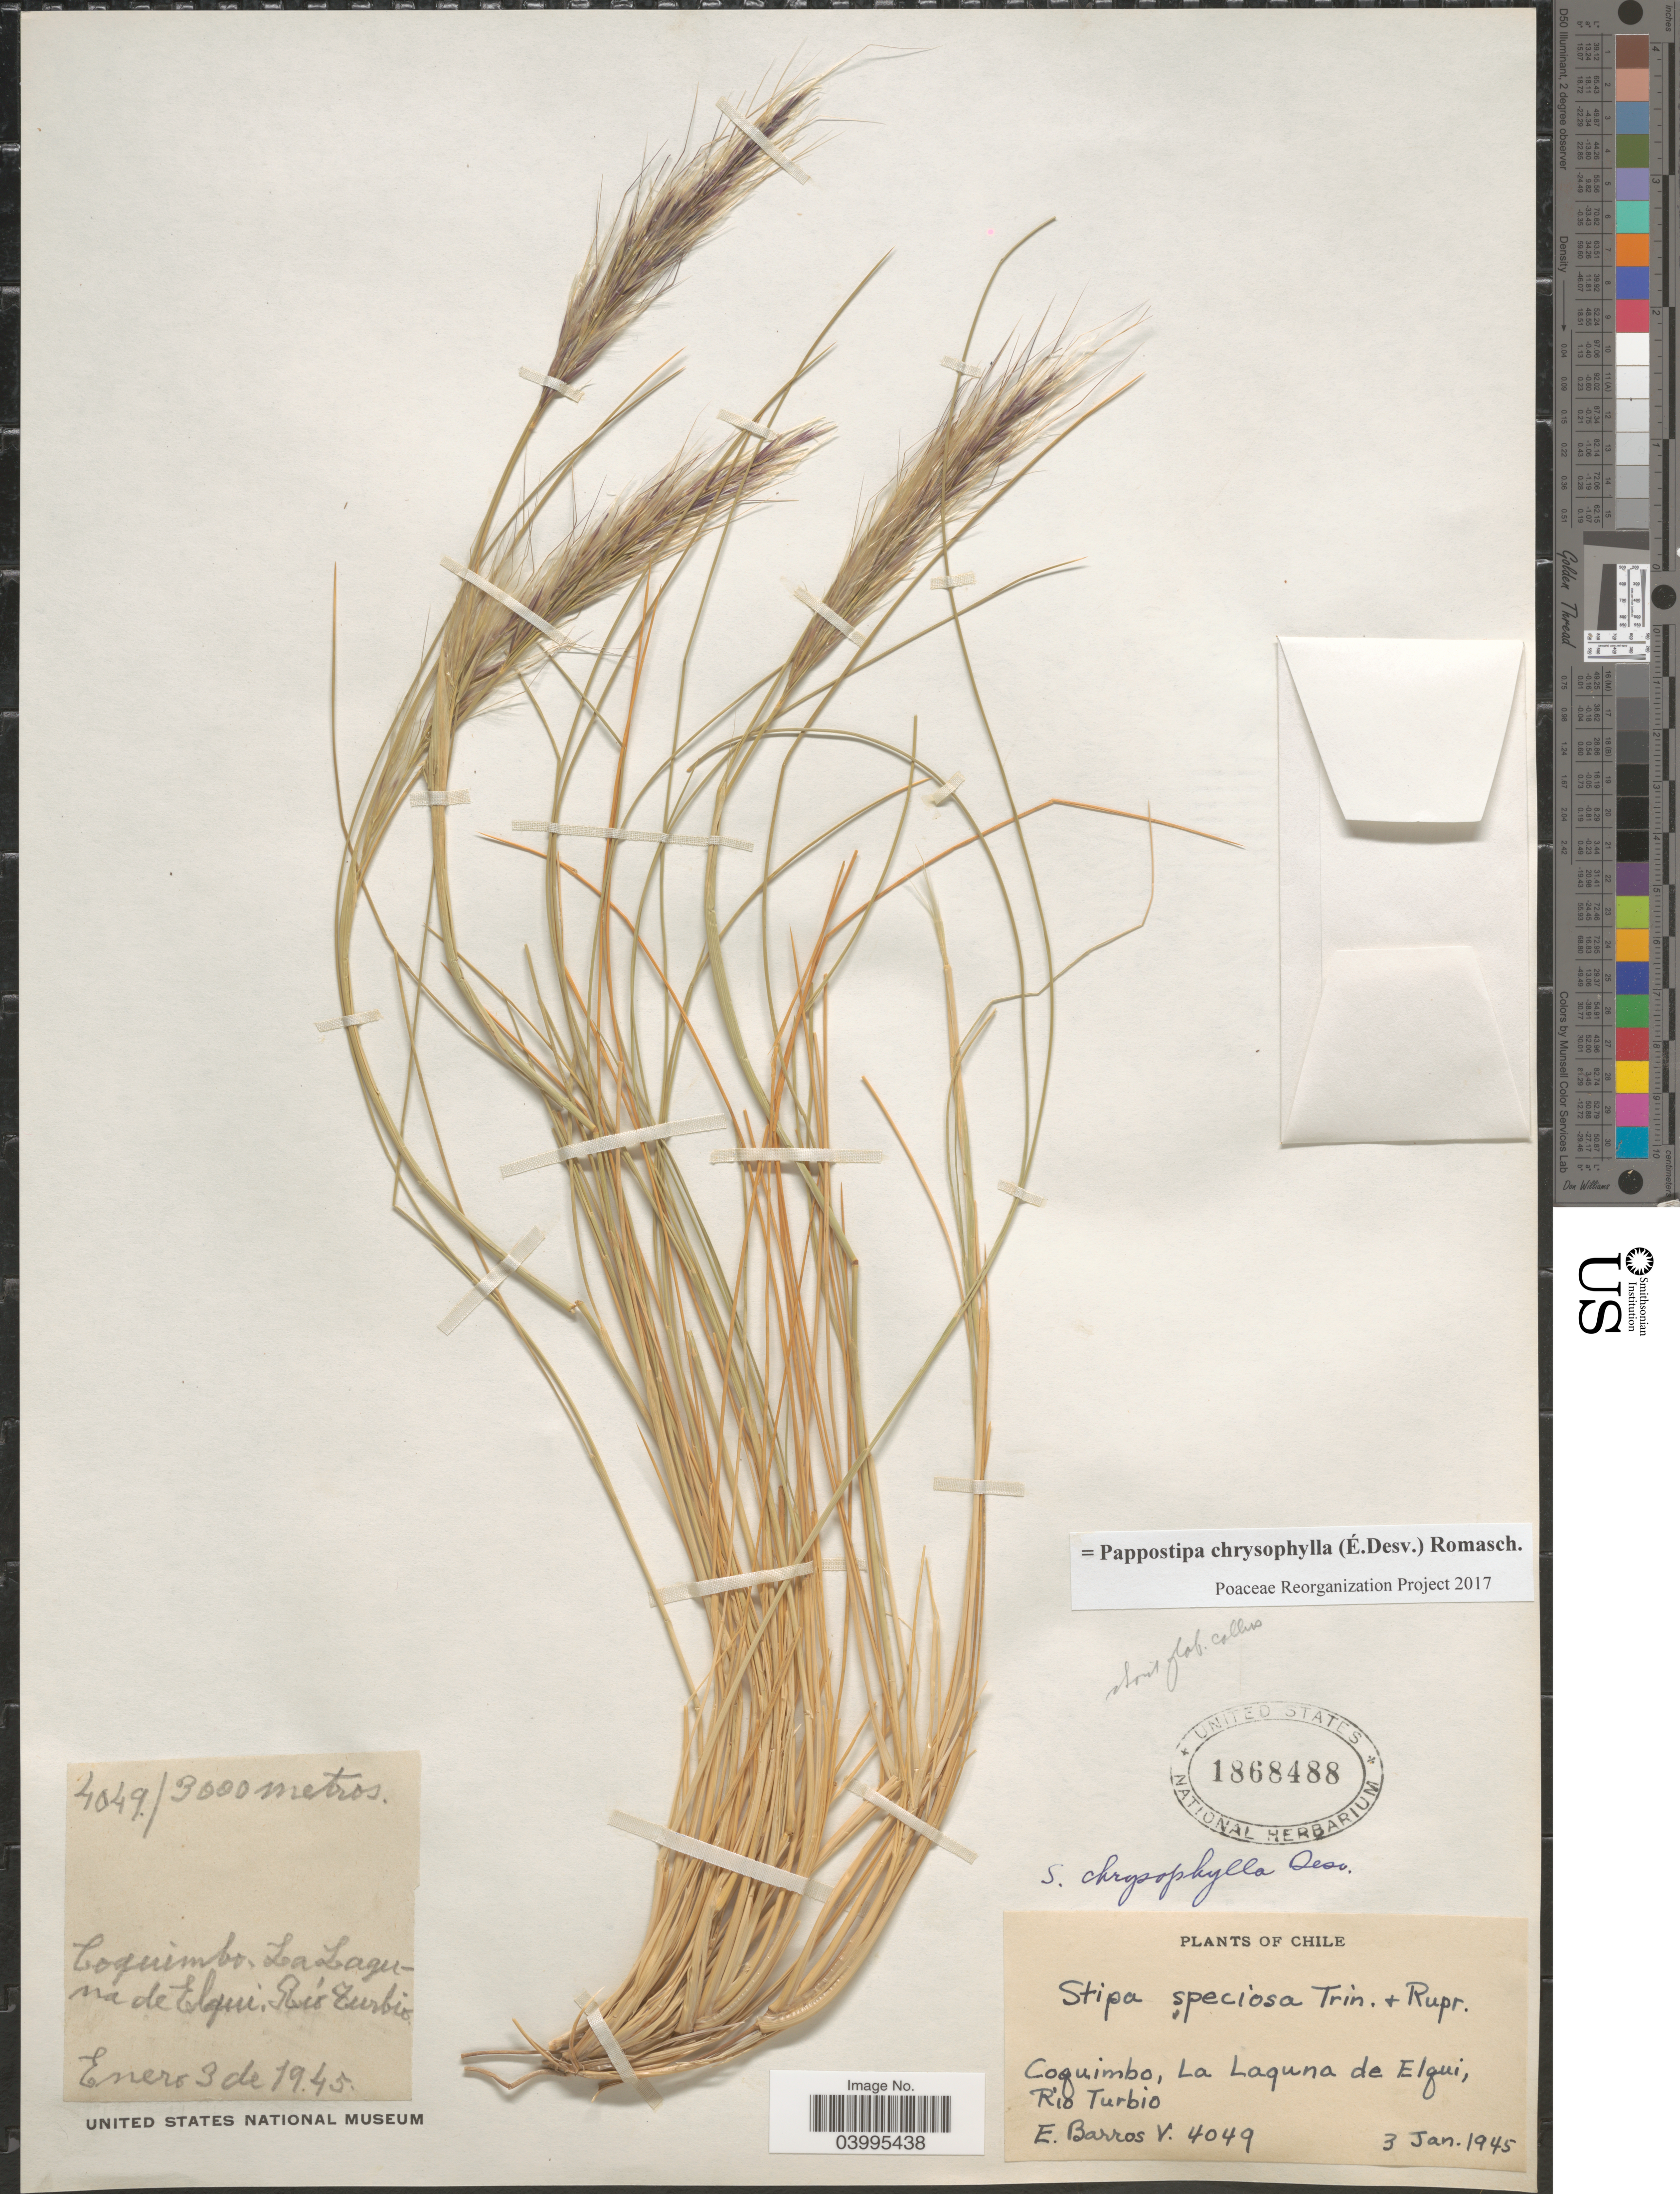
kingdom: Plantae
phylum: Tracheophyta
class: Liliopsida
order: Poales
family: Poaceae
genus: Pappostipa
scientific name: Pappostipa chrysophylla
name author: (É. Desv.) Romasch.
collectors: E. Barros V.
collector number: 4049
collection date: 1945-01-03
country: Chile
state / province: Coquimbo (IV)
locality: La Laguna de Elqui, Río Turbio.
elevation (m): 3000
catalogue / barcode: US 1868488